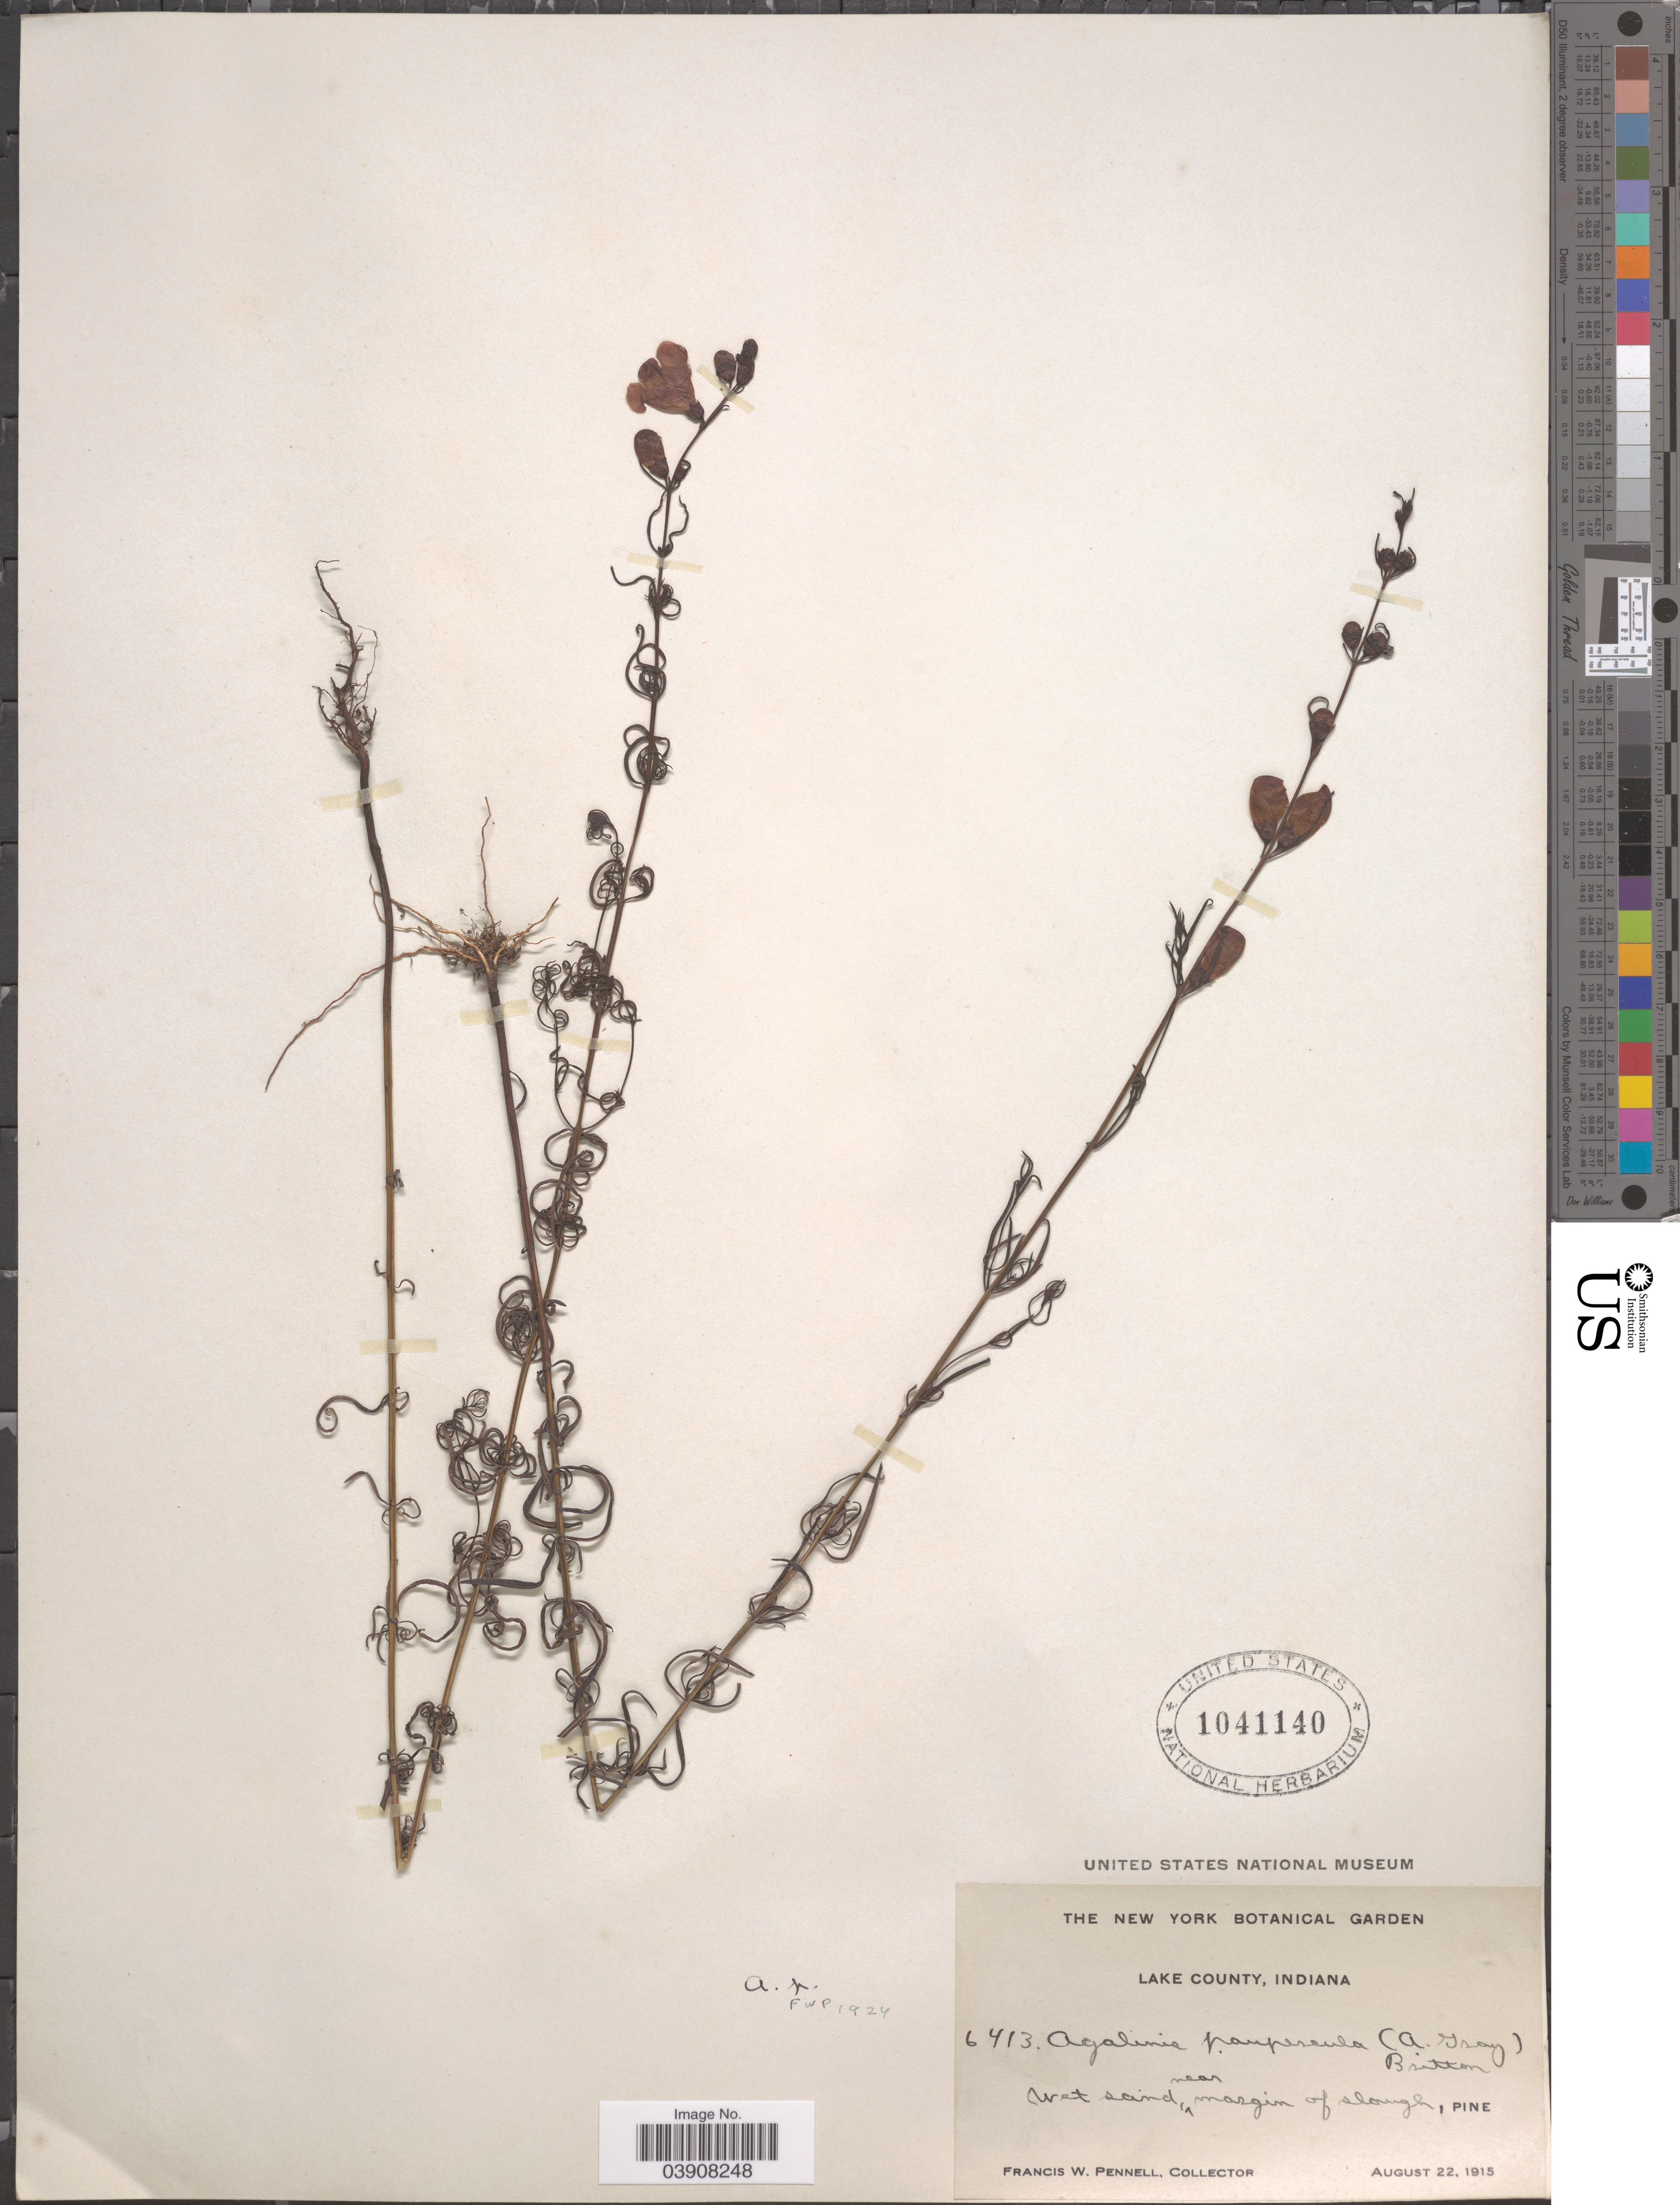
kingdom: Plantae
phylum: Tracheophyta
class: Magnoliopsida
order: Lamiales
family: Orobanchaceae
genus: Agalinis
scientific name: Agalinis paupercula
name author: (A. Gray) Britton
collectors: F. W. Pennell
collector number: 6413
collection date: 1915-08-22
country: United States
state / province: Indiana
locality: Lake County. Wet sand, near margin of slough, Pine.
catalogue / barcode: US 1041140